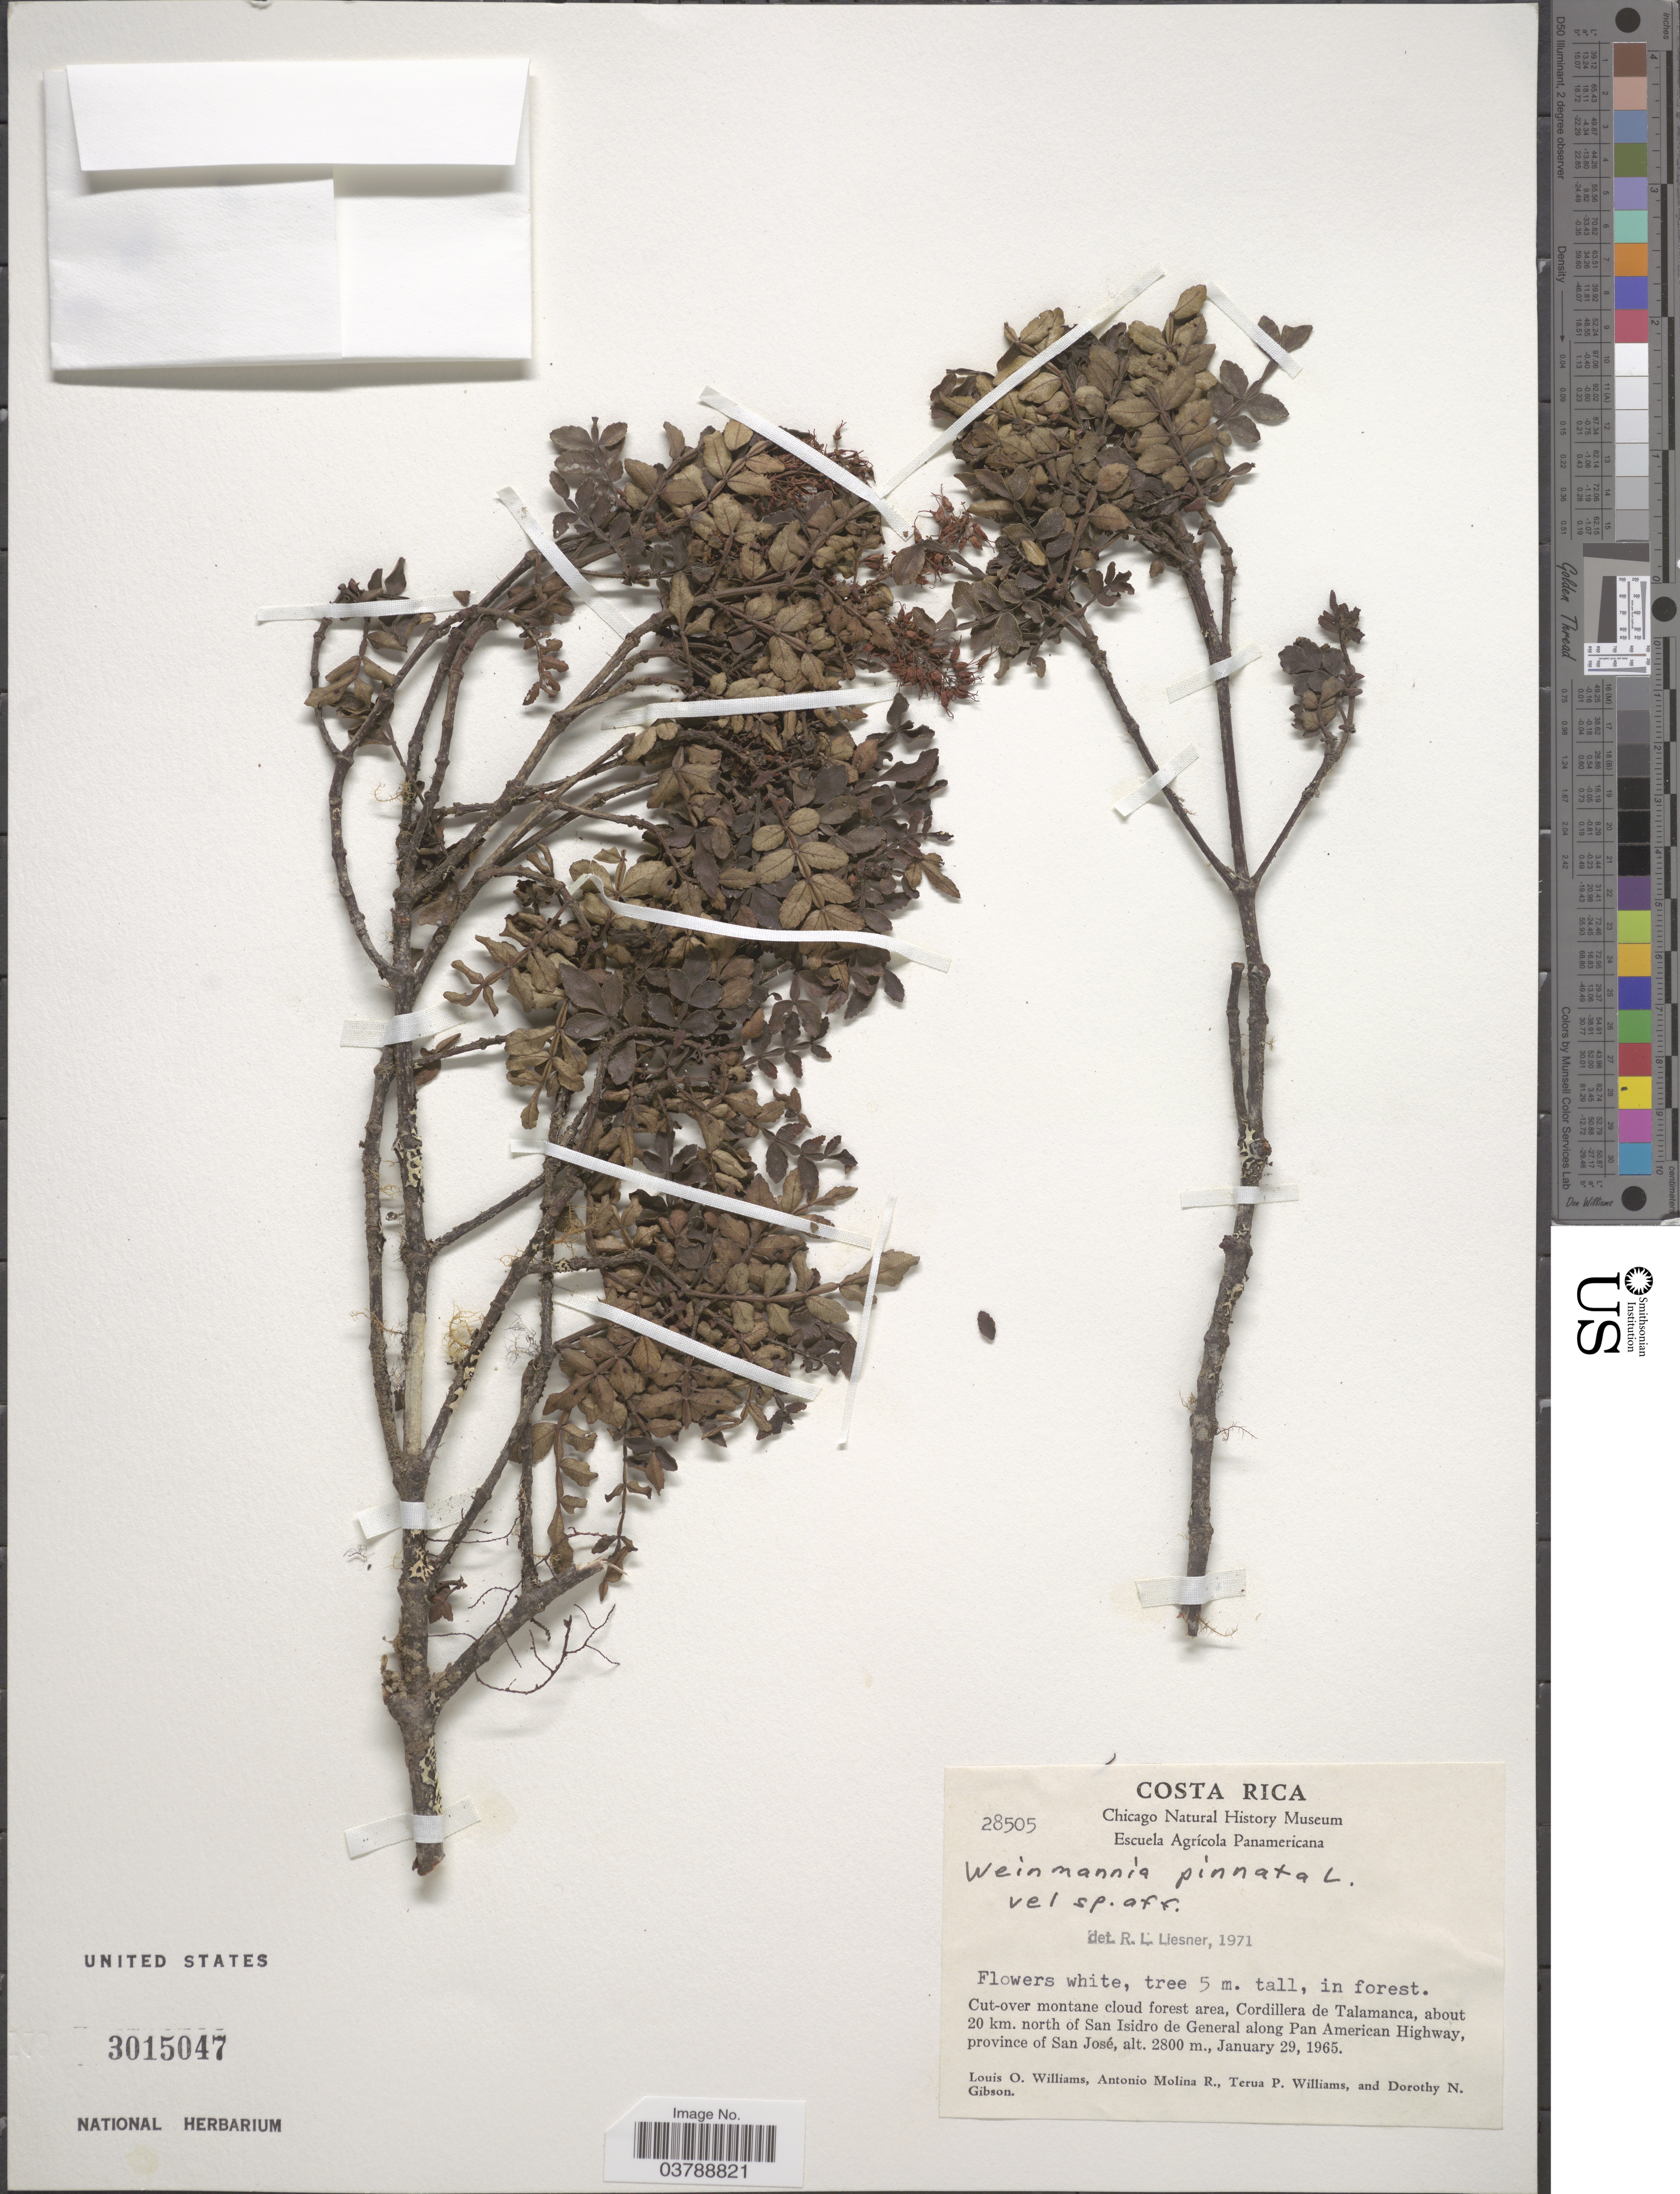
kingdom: Plantae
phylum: Tracheophyta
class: Magnoliopsida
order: Oxalidales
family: Cunoniaceae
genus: Weinmannia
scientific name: Weinmannia pinnata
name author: L.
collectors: L. O. Williams, A. Molina R., T. Williams & D. N. Gibson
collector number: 28505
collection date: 1965-01-29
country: Costa Rica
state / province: San José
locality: Cordillera de Talamanca, about 20 km. north of San Isidro de General along Pan American Highway.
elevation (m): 2800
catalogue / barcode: US 3015047